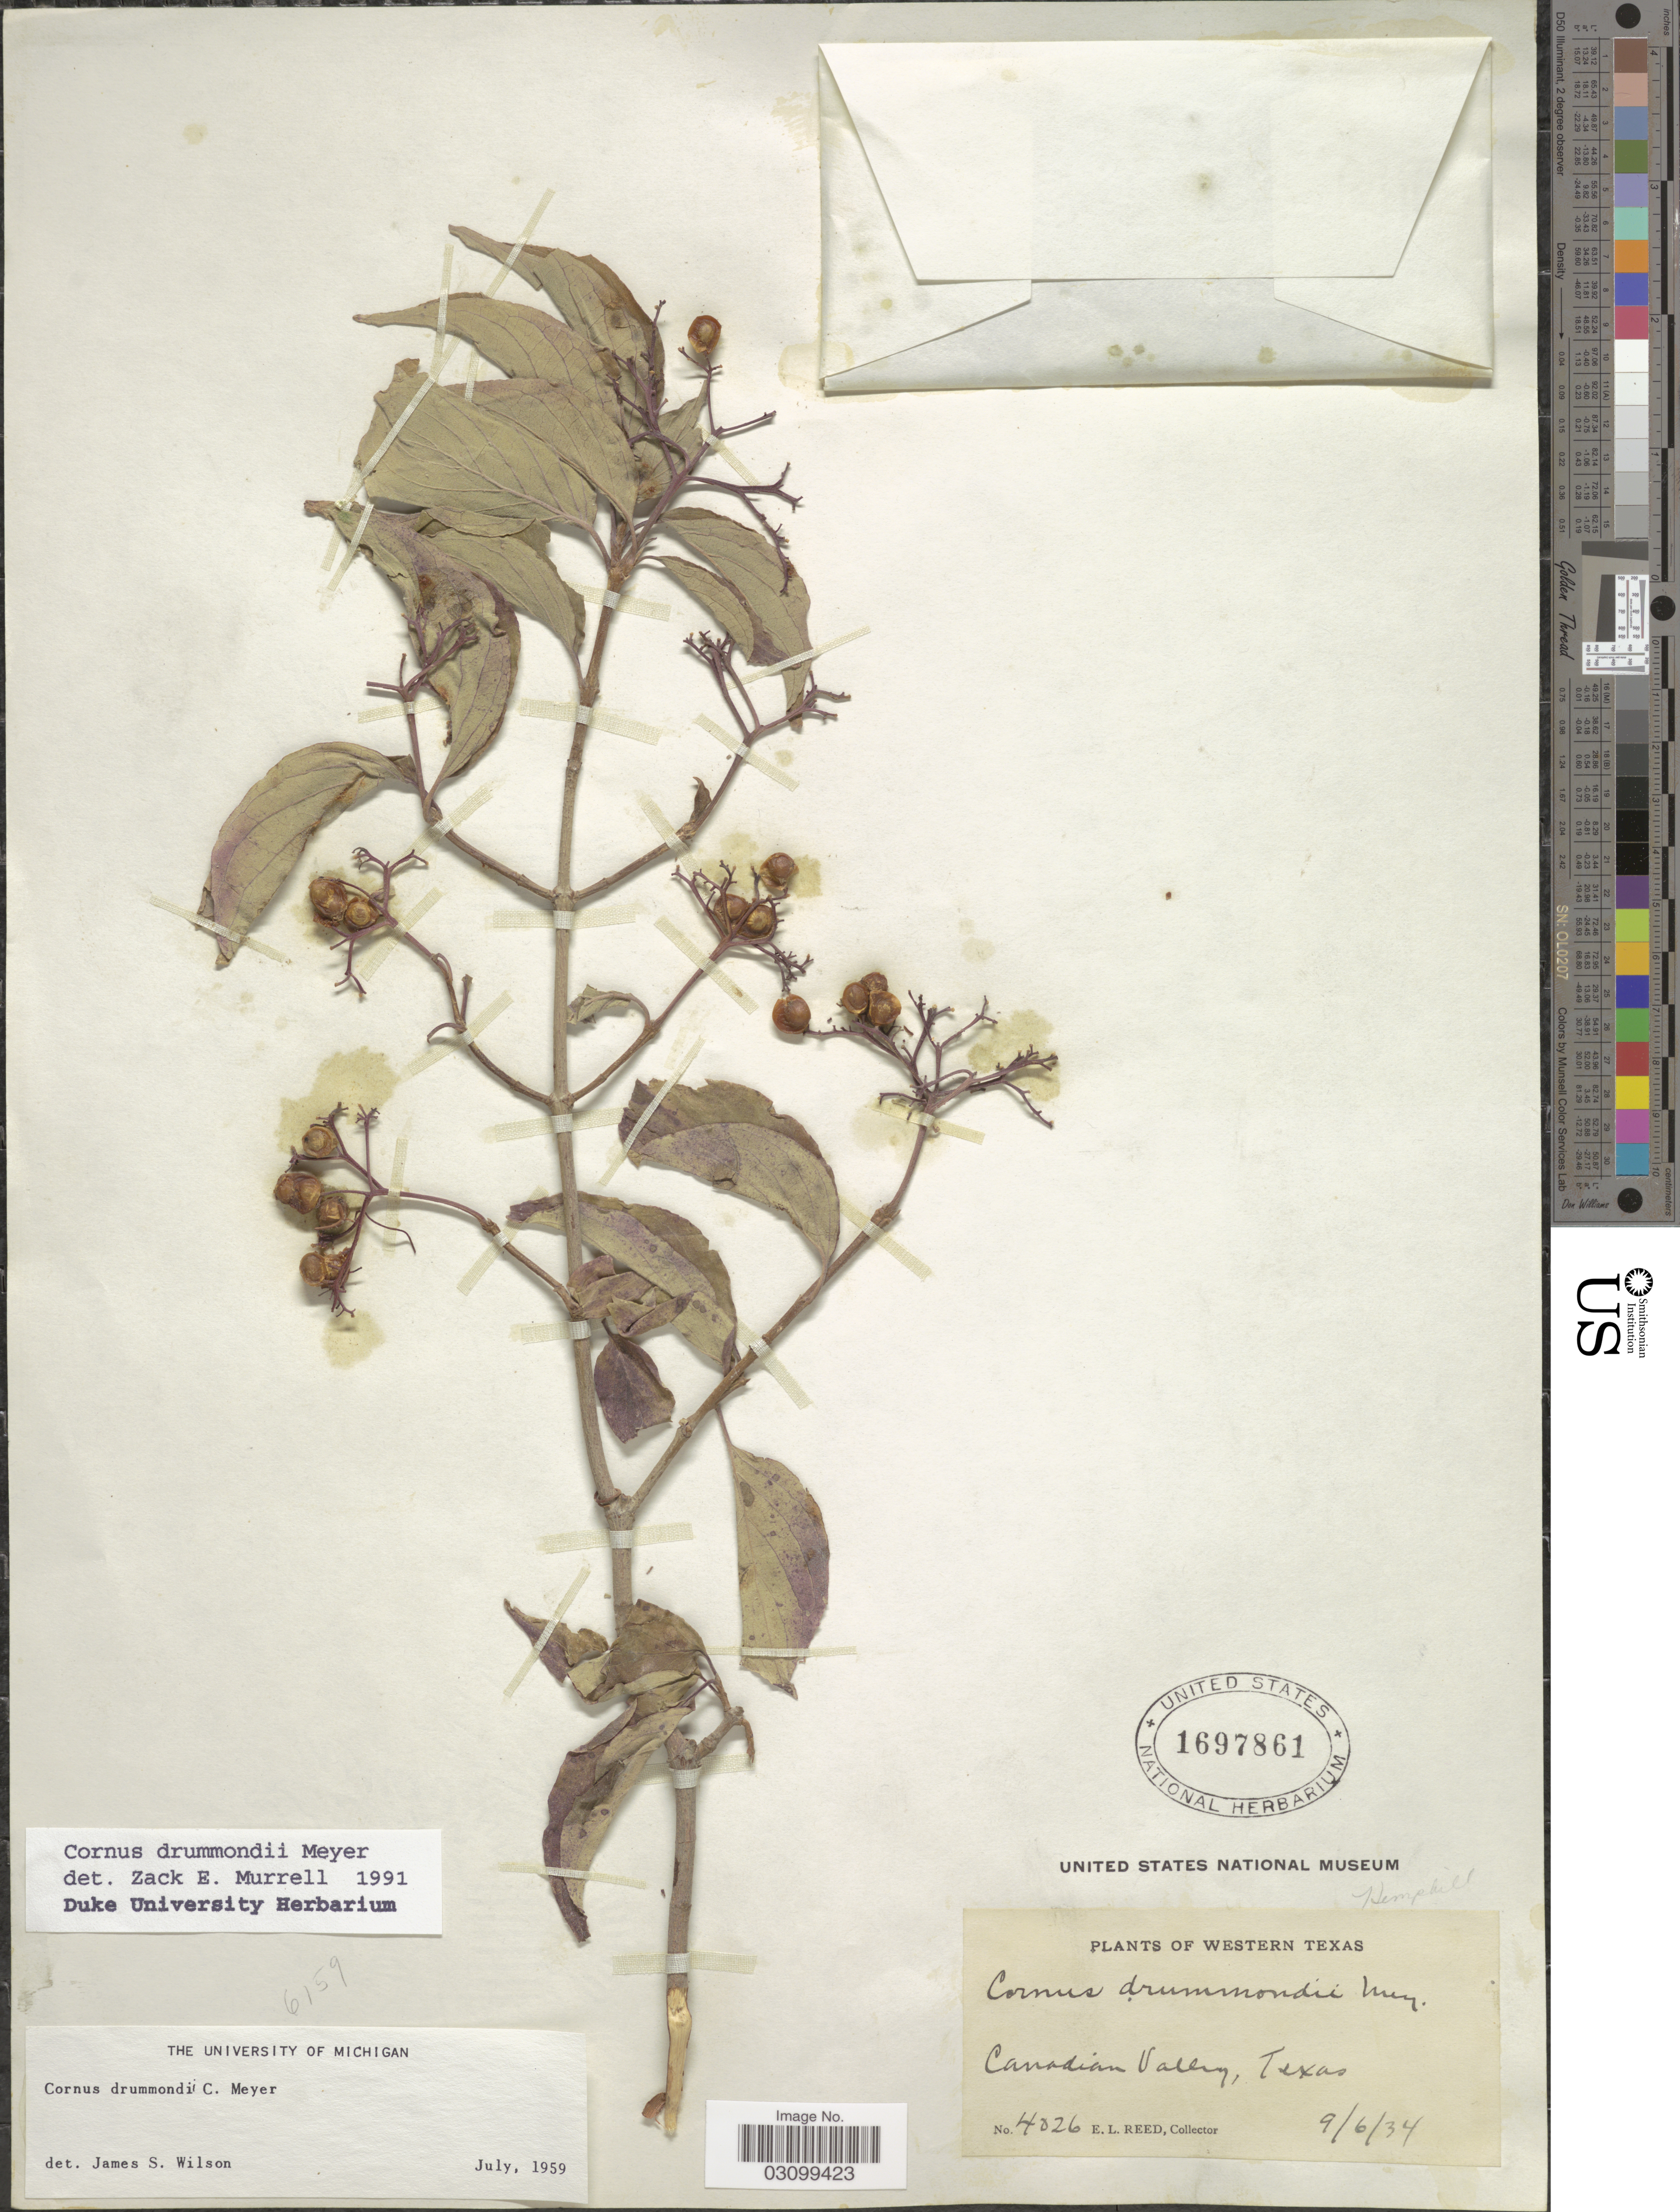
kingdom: Plantae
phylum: Tracheophyta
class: Magnoliopsida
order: Cornales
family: Cornaceae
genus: Cornus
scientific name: Cornus drummondii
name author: C.A. Mey.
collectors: E. Reed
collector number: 4026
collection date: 1934-09-06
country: United States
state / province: Texas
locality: Canadian Valley. Hemphill.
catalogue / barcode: US 1697861